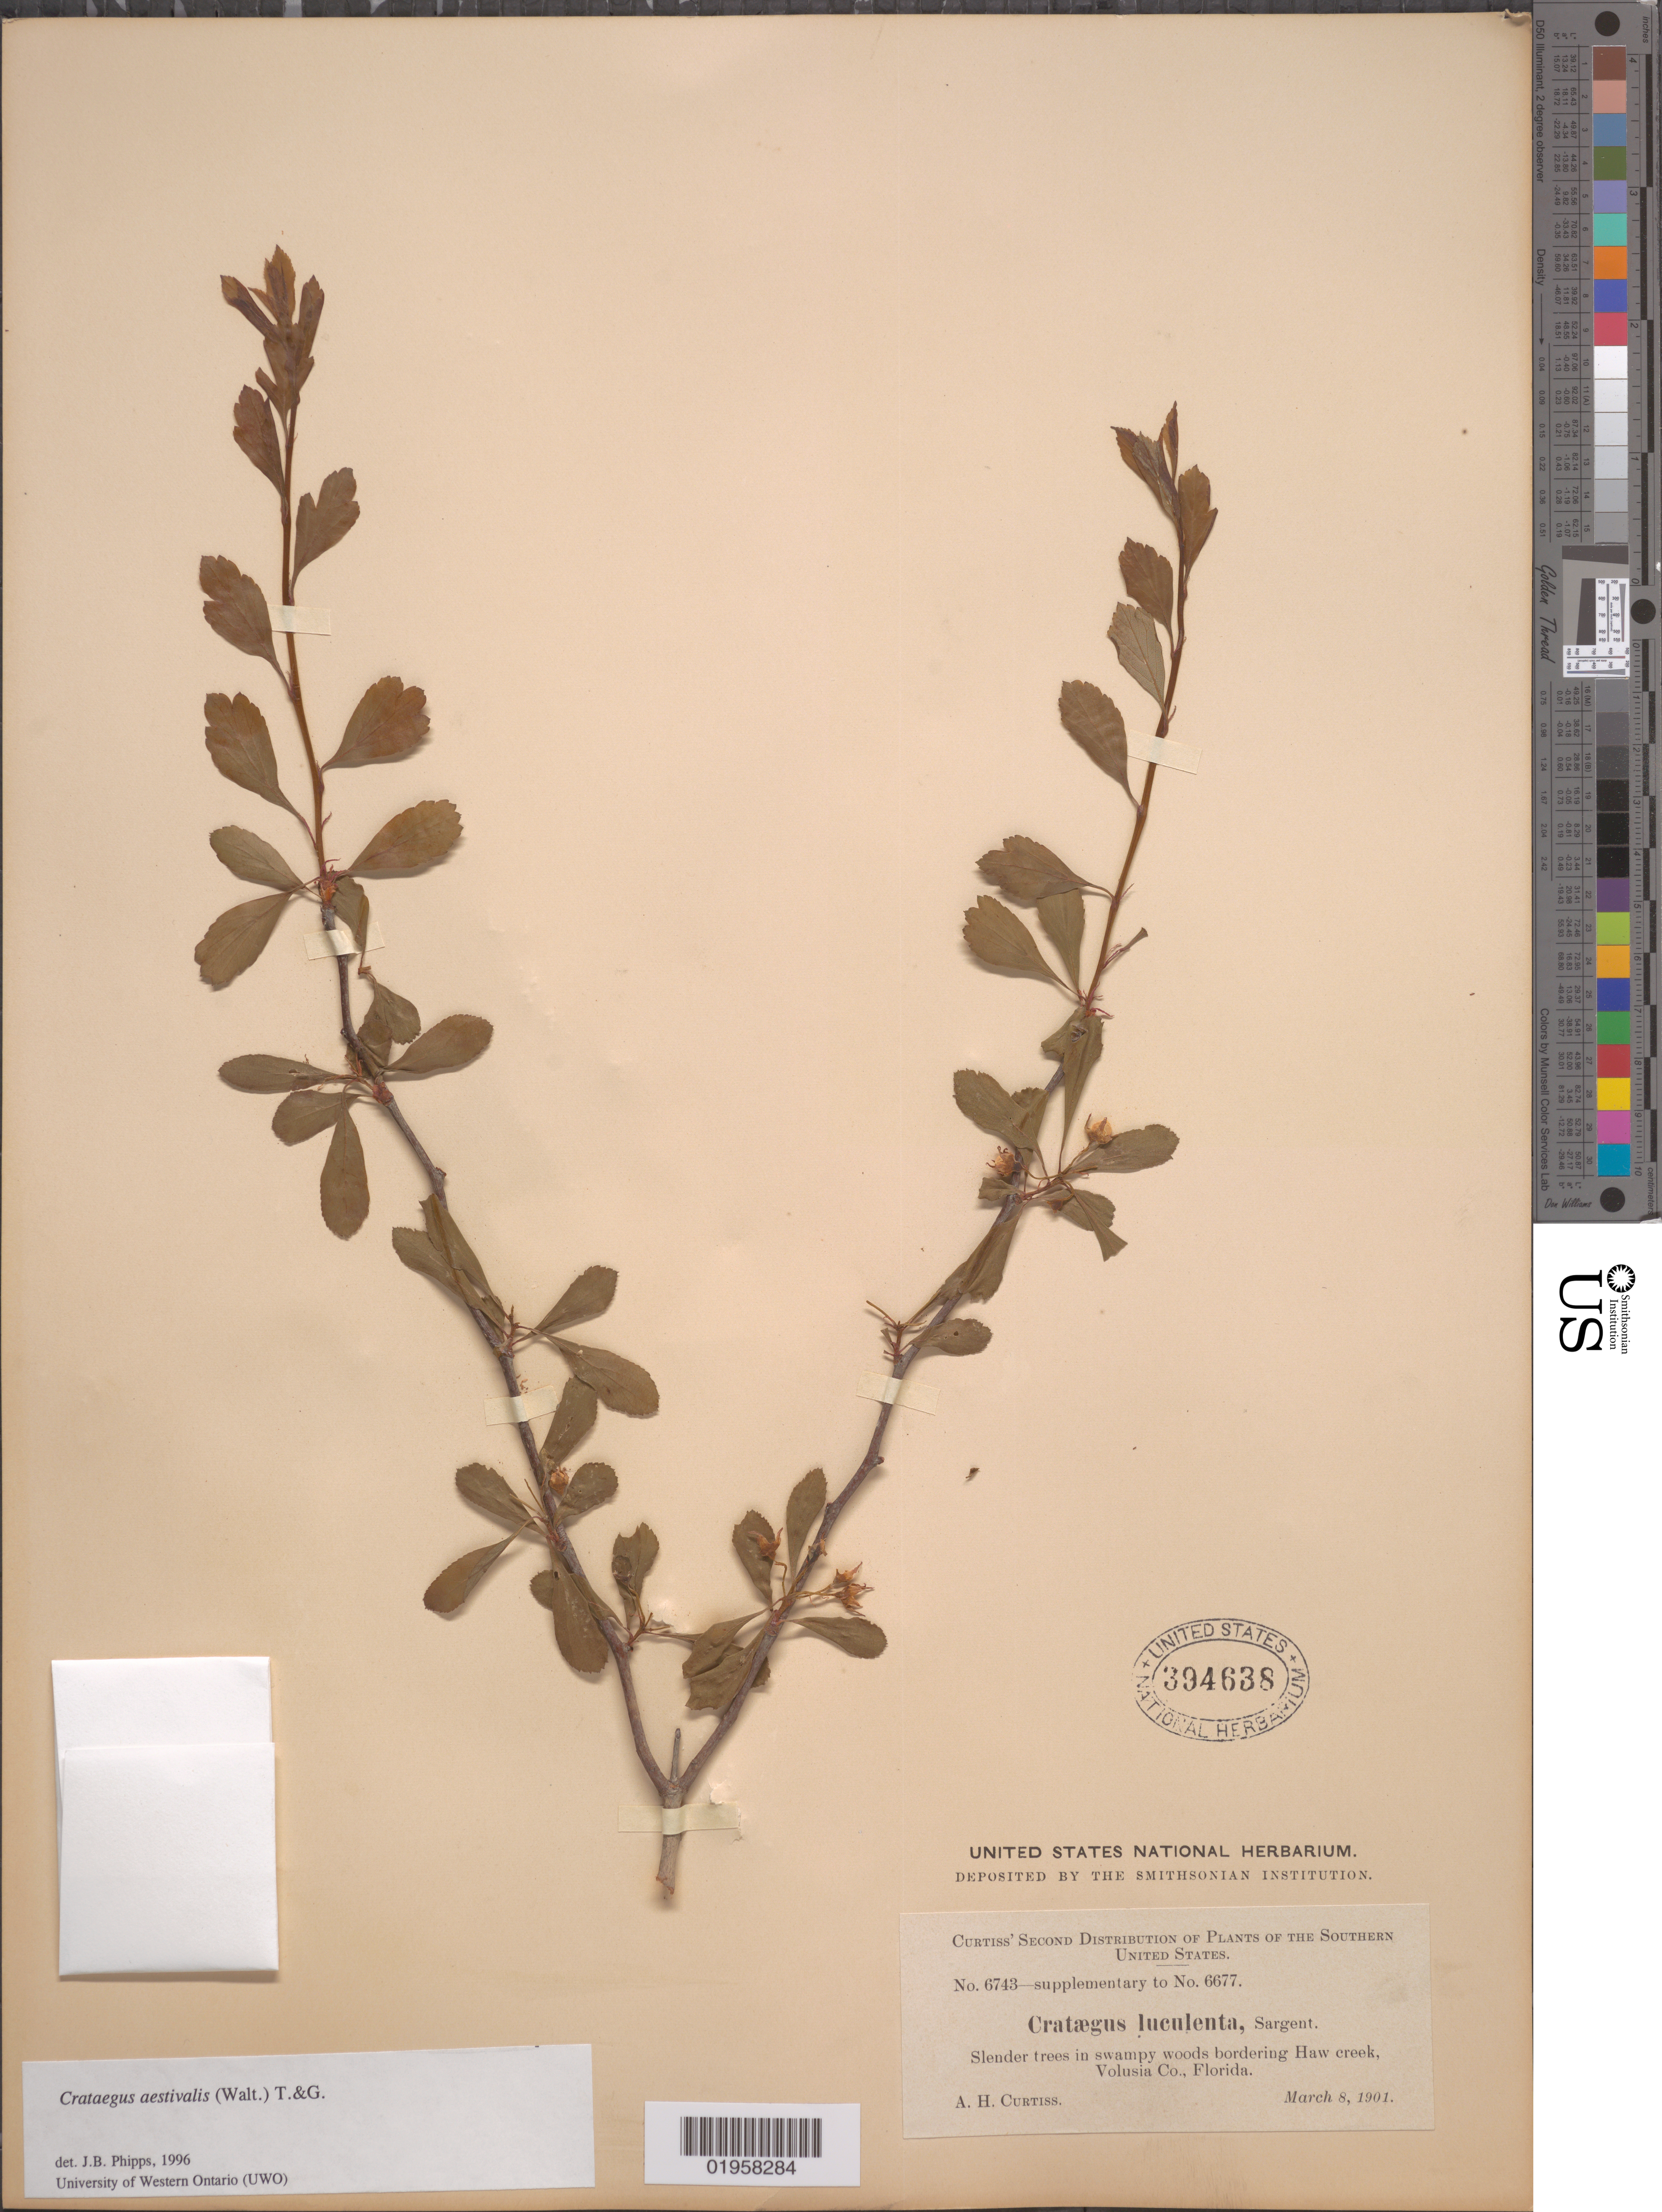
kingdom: Plantae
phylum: Tracheophyta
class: Magnoliopsida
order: Rosales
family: Rosaceae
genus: Crataegus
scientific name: Crataegus aestivalis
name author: (Walter) Torr. & A. Gray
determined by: Phipps, James B., (UWO), University of Western Ontario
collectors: A. H. Curtiss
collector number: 6743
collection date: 1901-03-08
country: United States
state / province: Florida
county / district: Volusia County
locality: Haw Creek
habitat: In swampy woods bordering creek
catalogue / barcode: US 394638